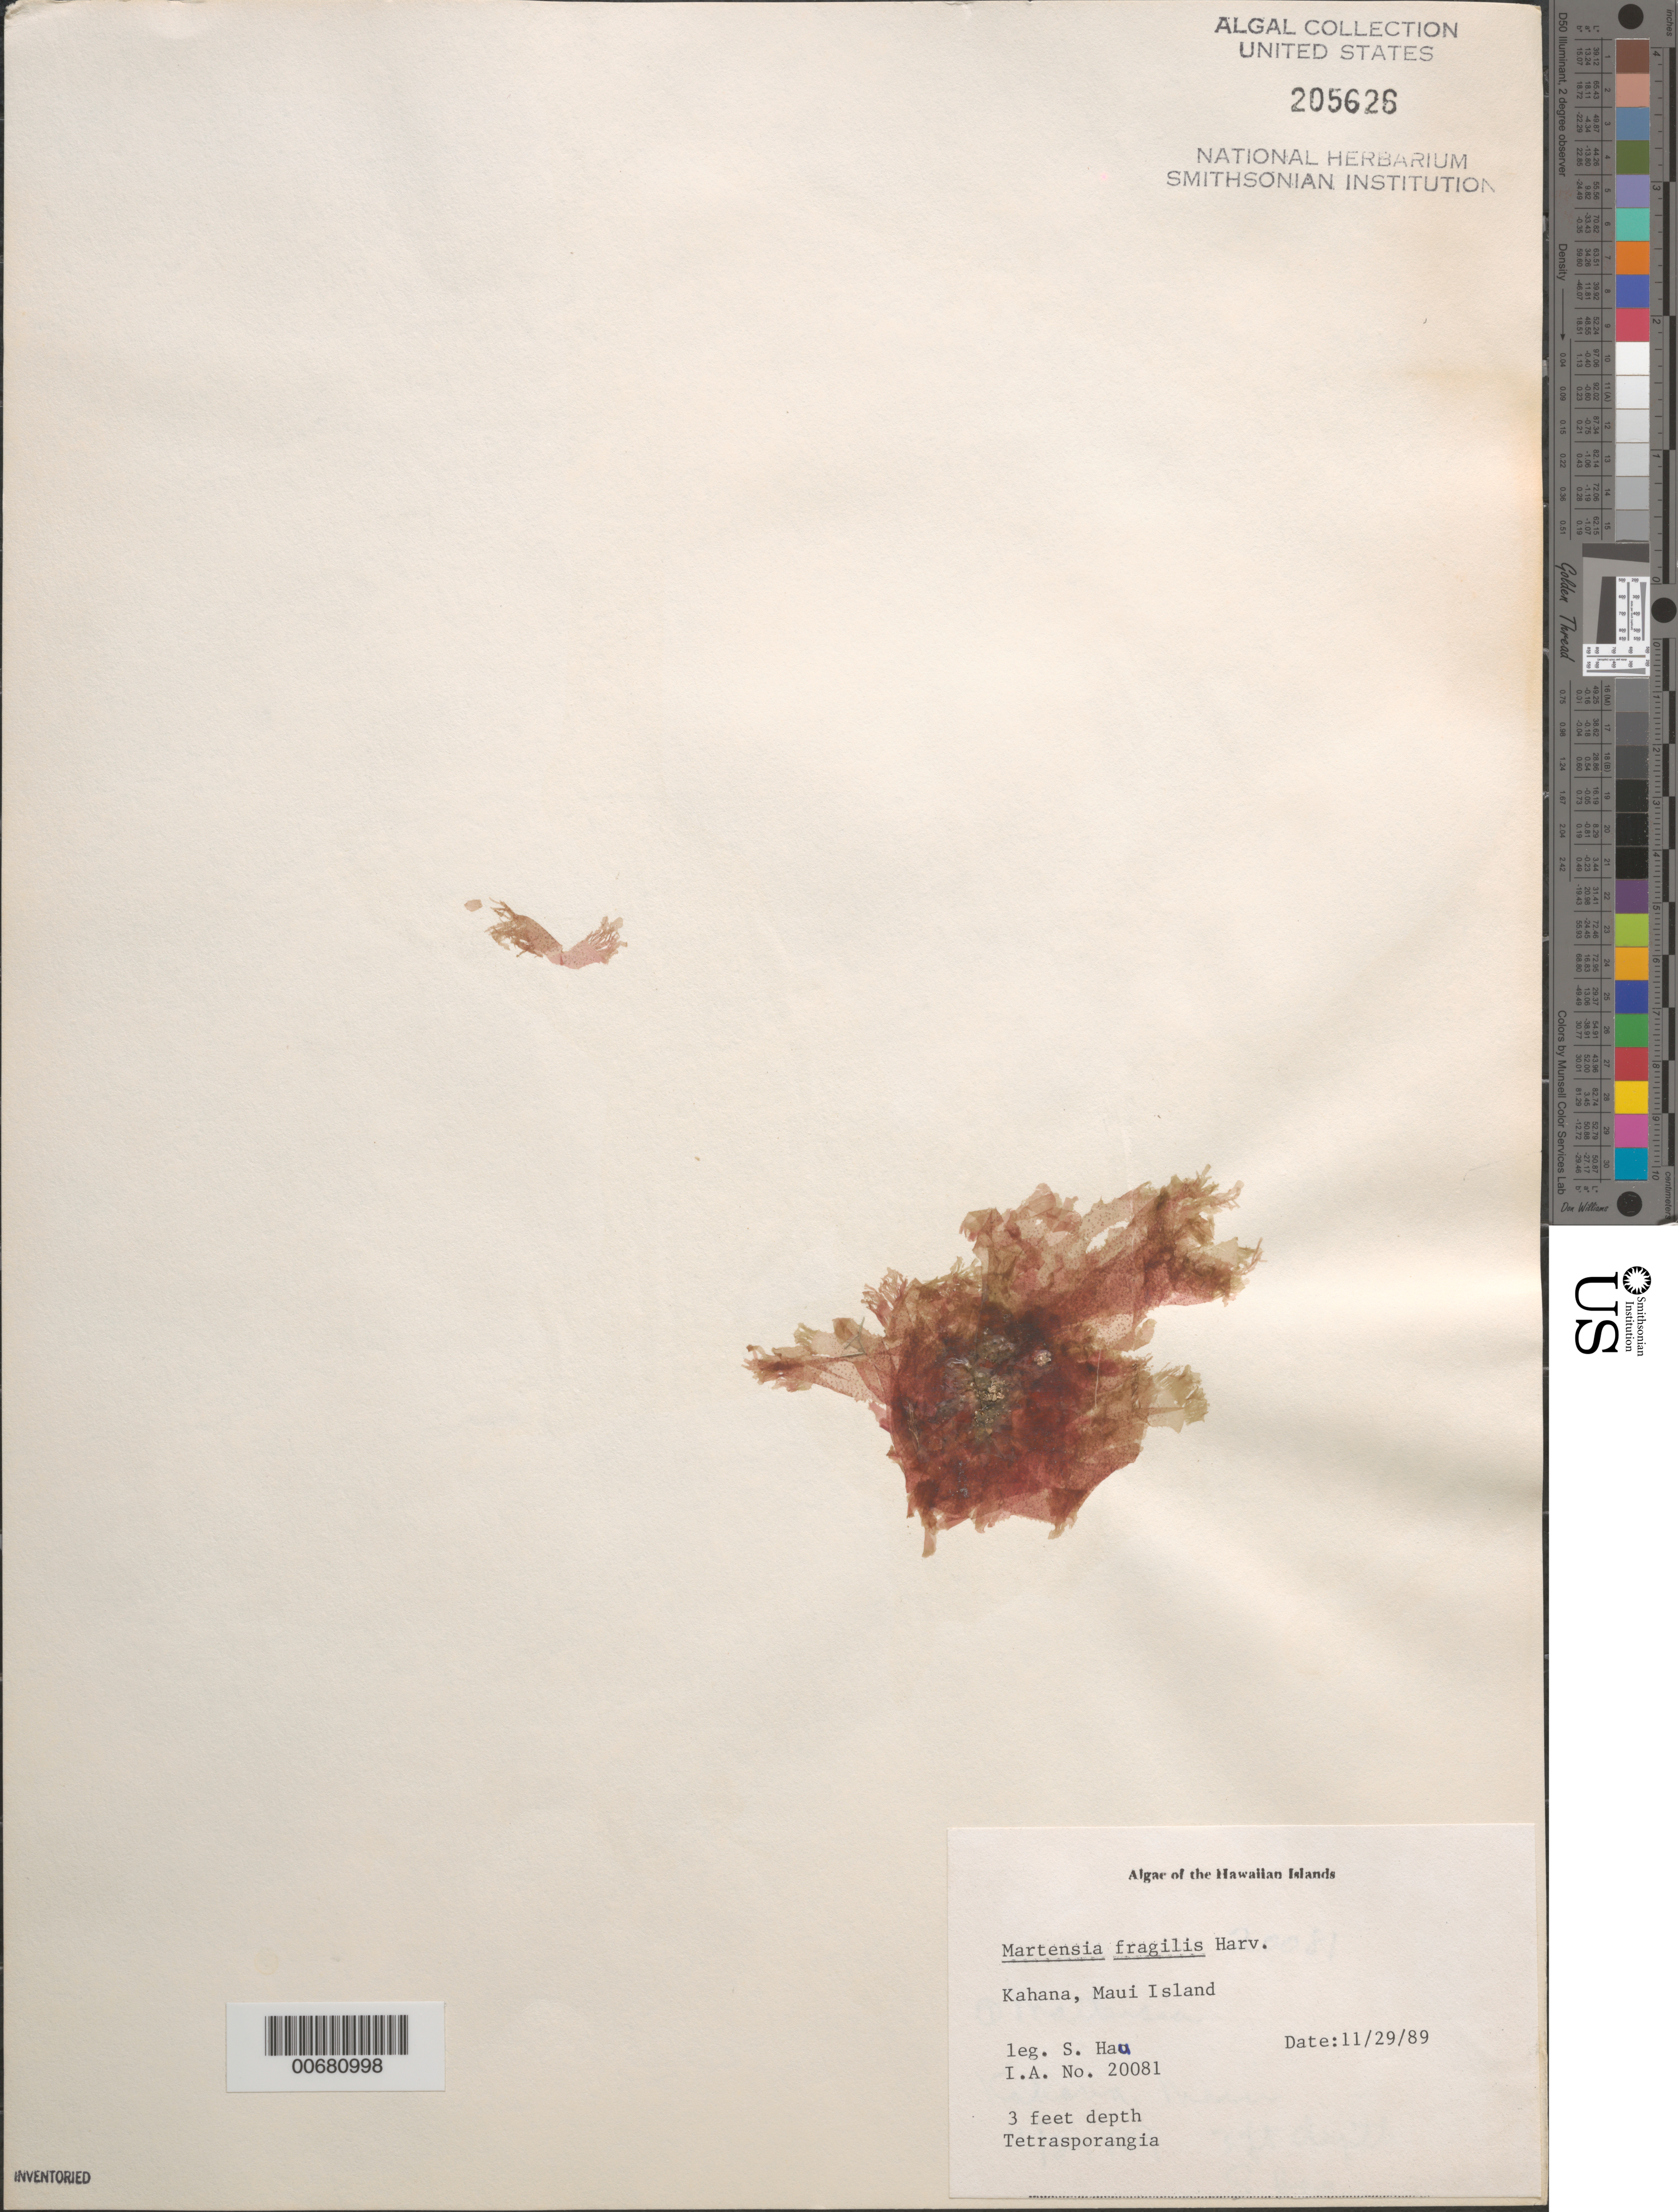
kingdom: Plantae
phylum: Rhodophyta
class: Florideophyceae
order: Ceramiales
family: Delesseriaceae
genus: Martensia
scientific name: Martensia fragilis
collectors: S. Hau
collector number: IAA 20081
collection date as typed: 29 Nov 1989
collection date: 1989-11-29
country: United States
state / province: Hawaii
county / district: Maui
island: Maui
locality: Kahana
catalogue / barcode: US 205626